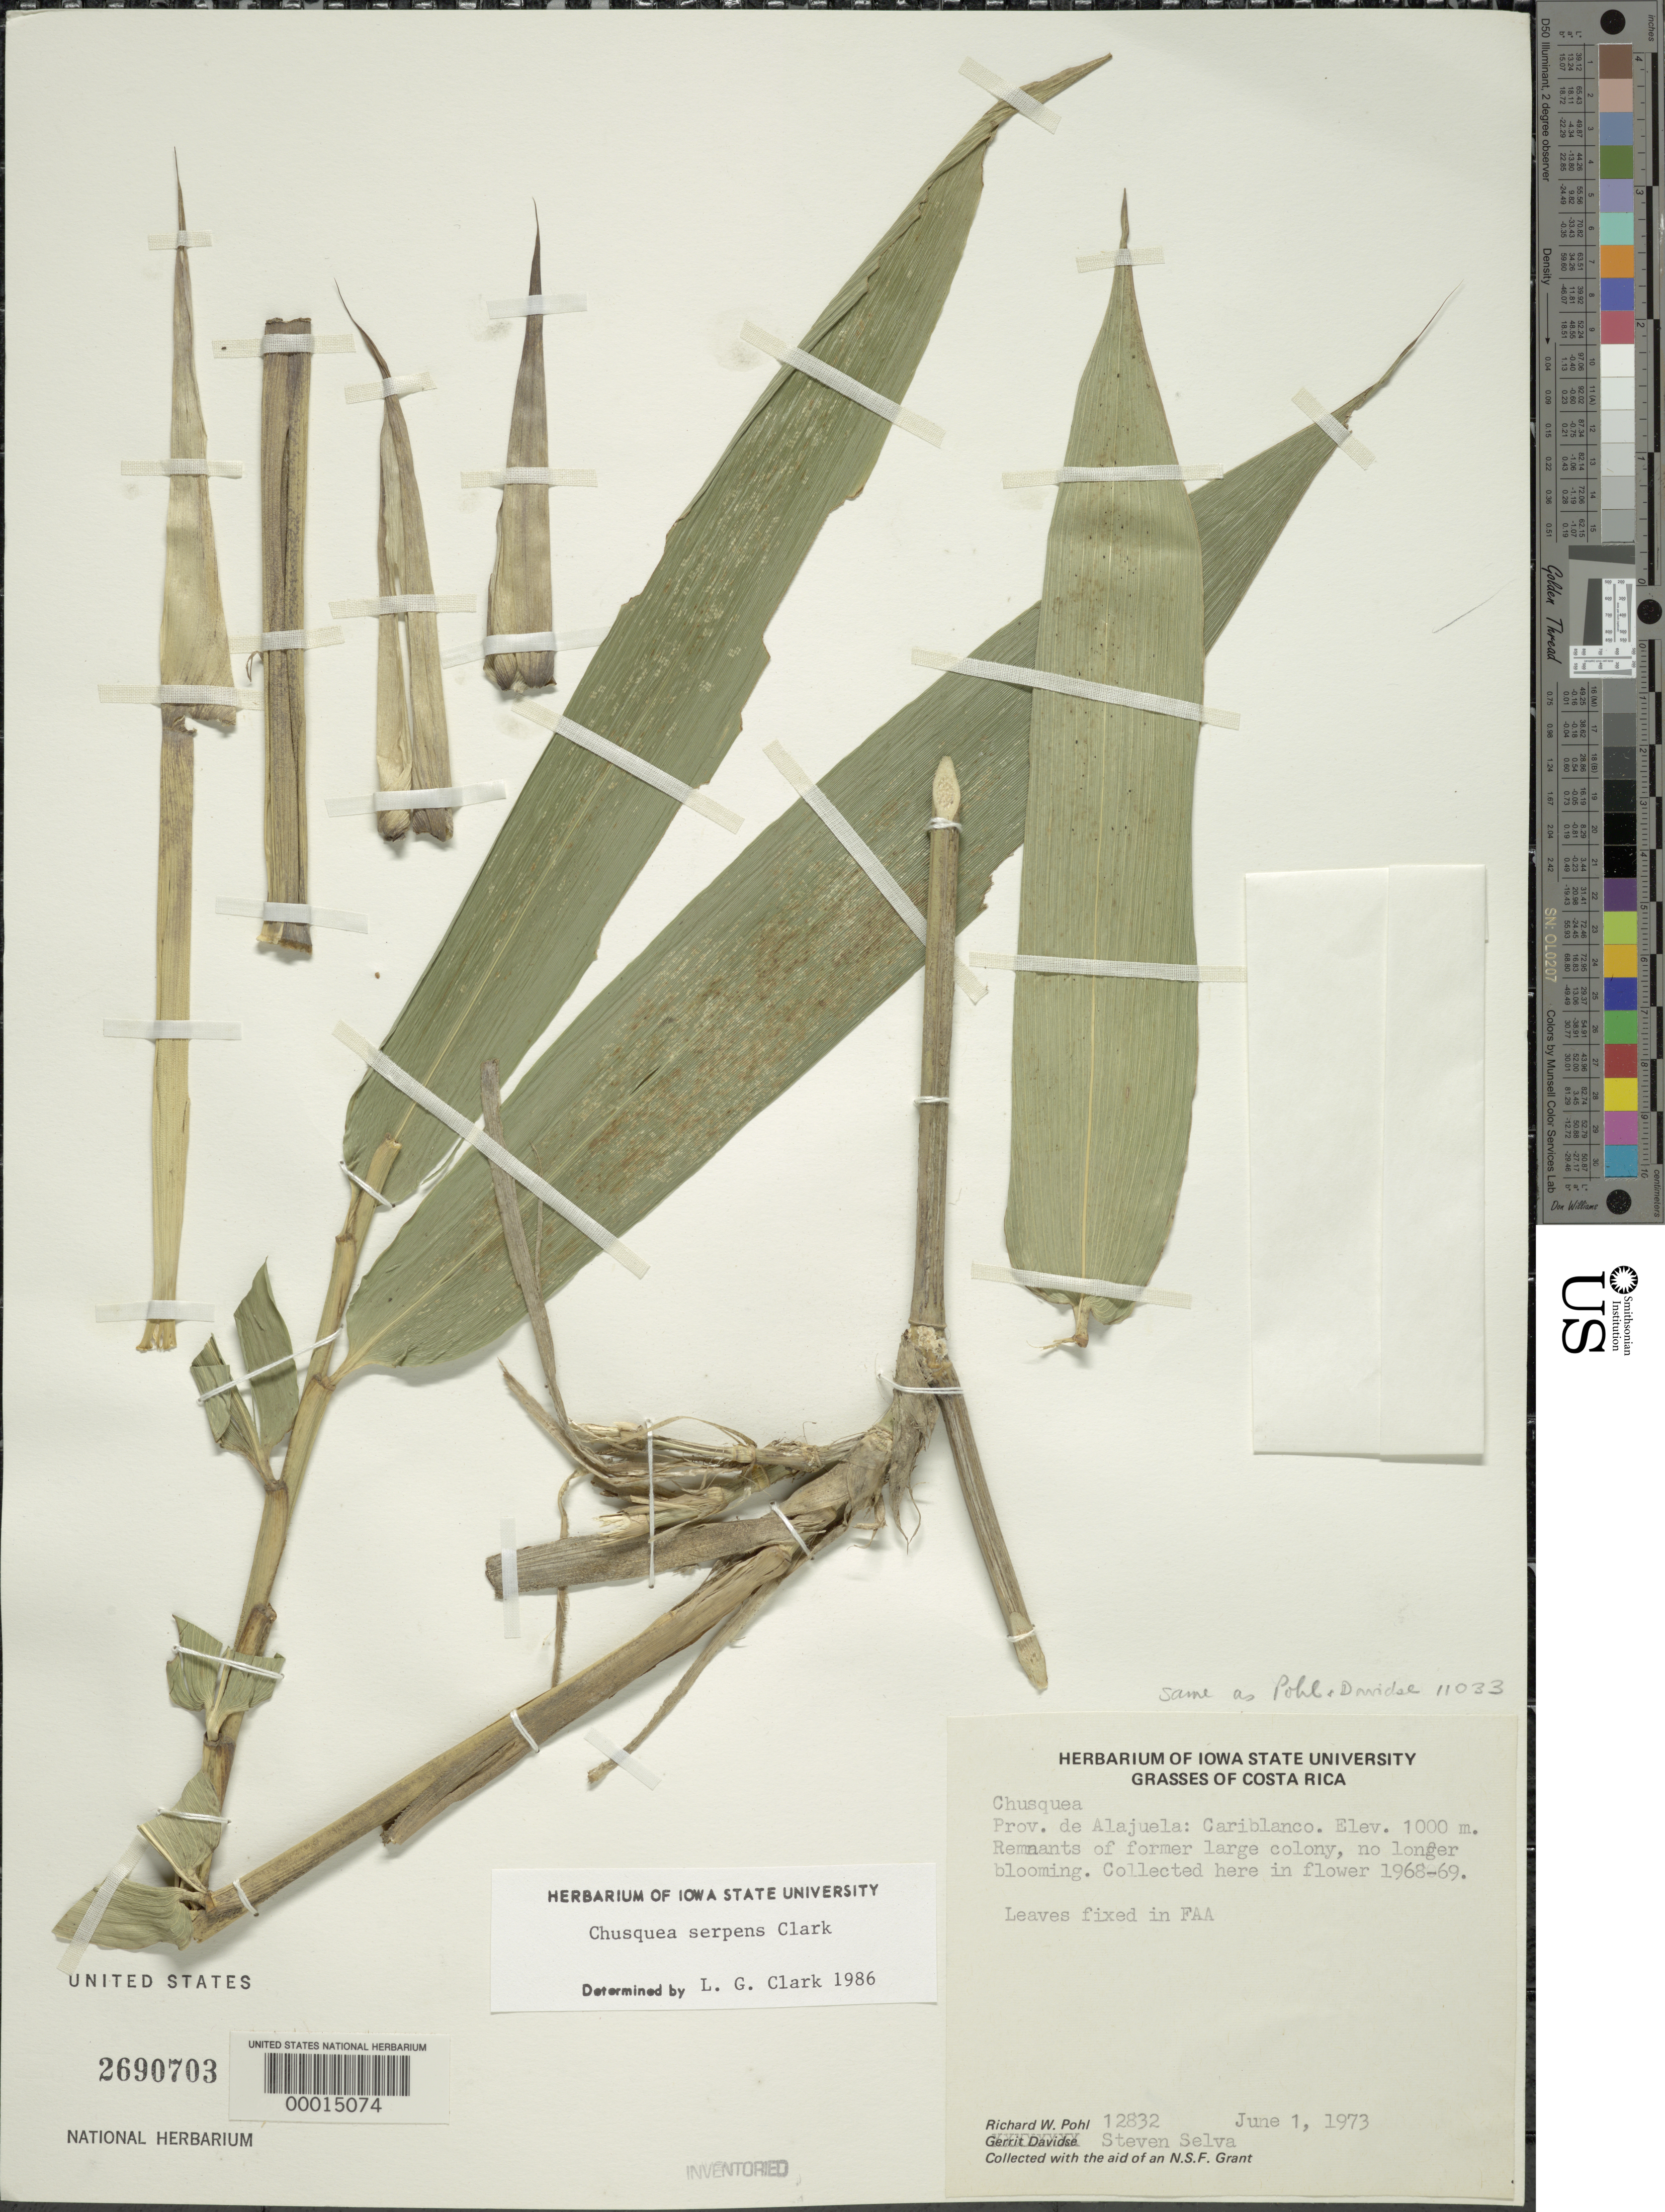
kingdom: Plantae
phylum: Tracheophyta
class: Liliopsida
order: Poales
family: Poaceae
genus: Chusquea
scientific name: Chusquea serpens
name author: L.G. Clark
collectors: R. W. Pohl & S. Selva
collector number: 12832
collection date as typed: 01 Jun 1973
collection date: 1973-06-01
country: Costa Rica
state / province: Alajuela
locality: Cariblanco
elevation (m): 1000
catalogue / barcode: US 2690703